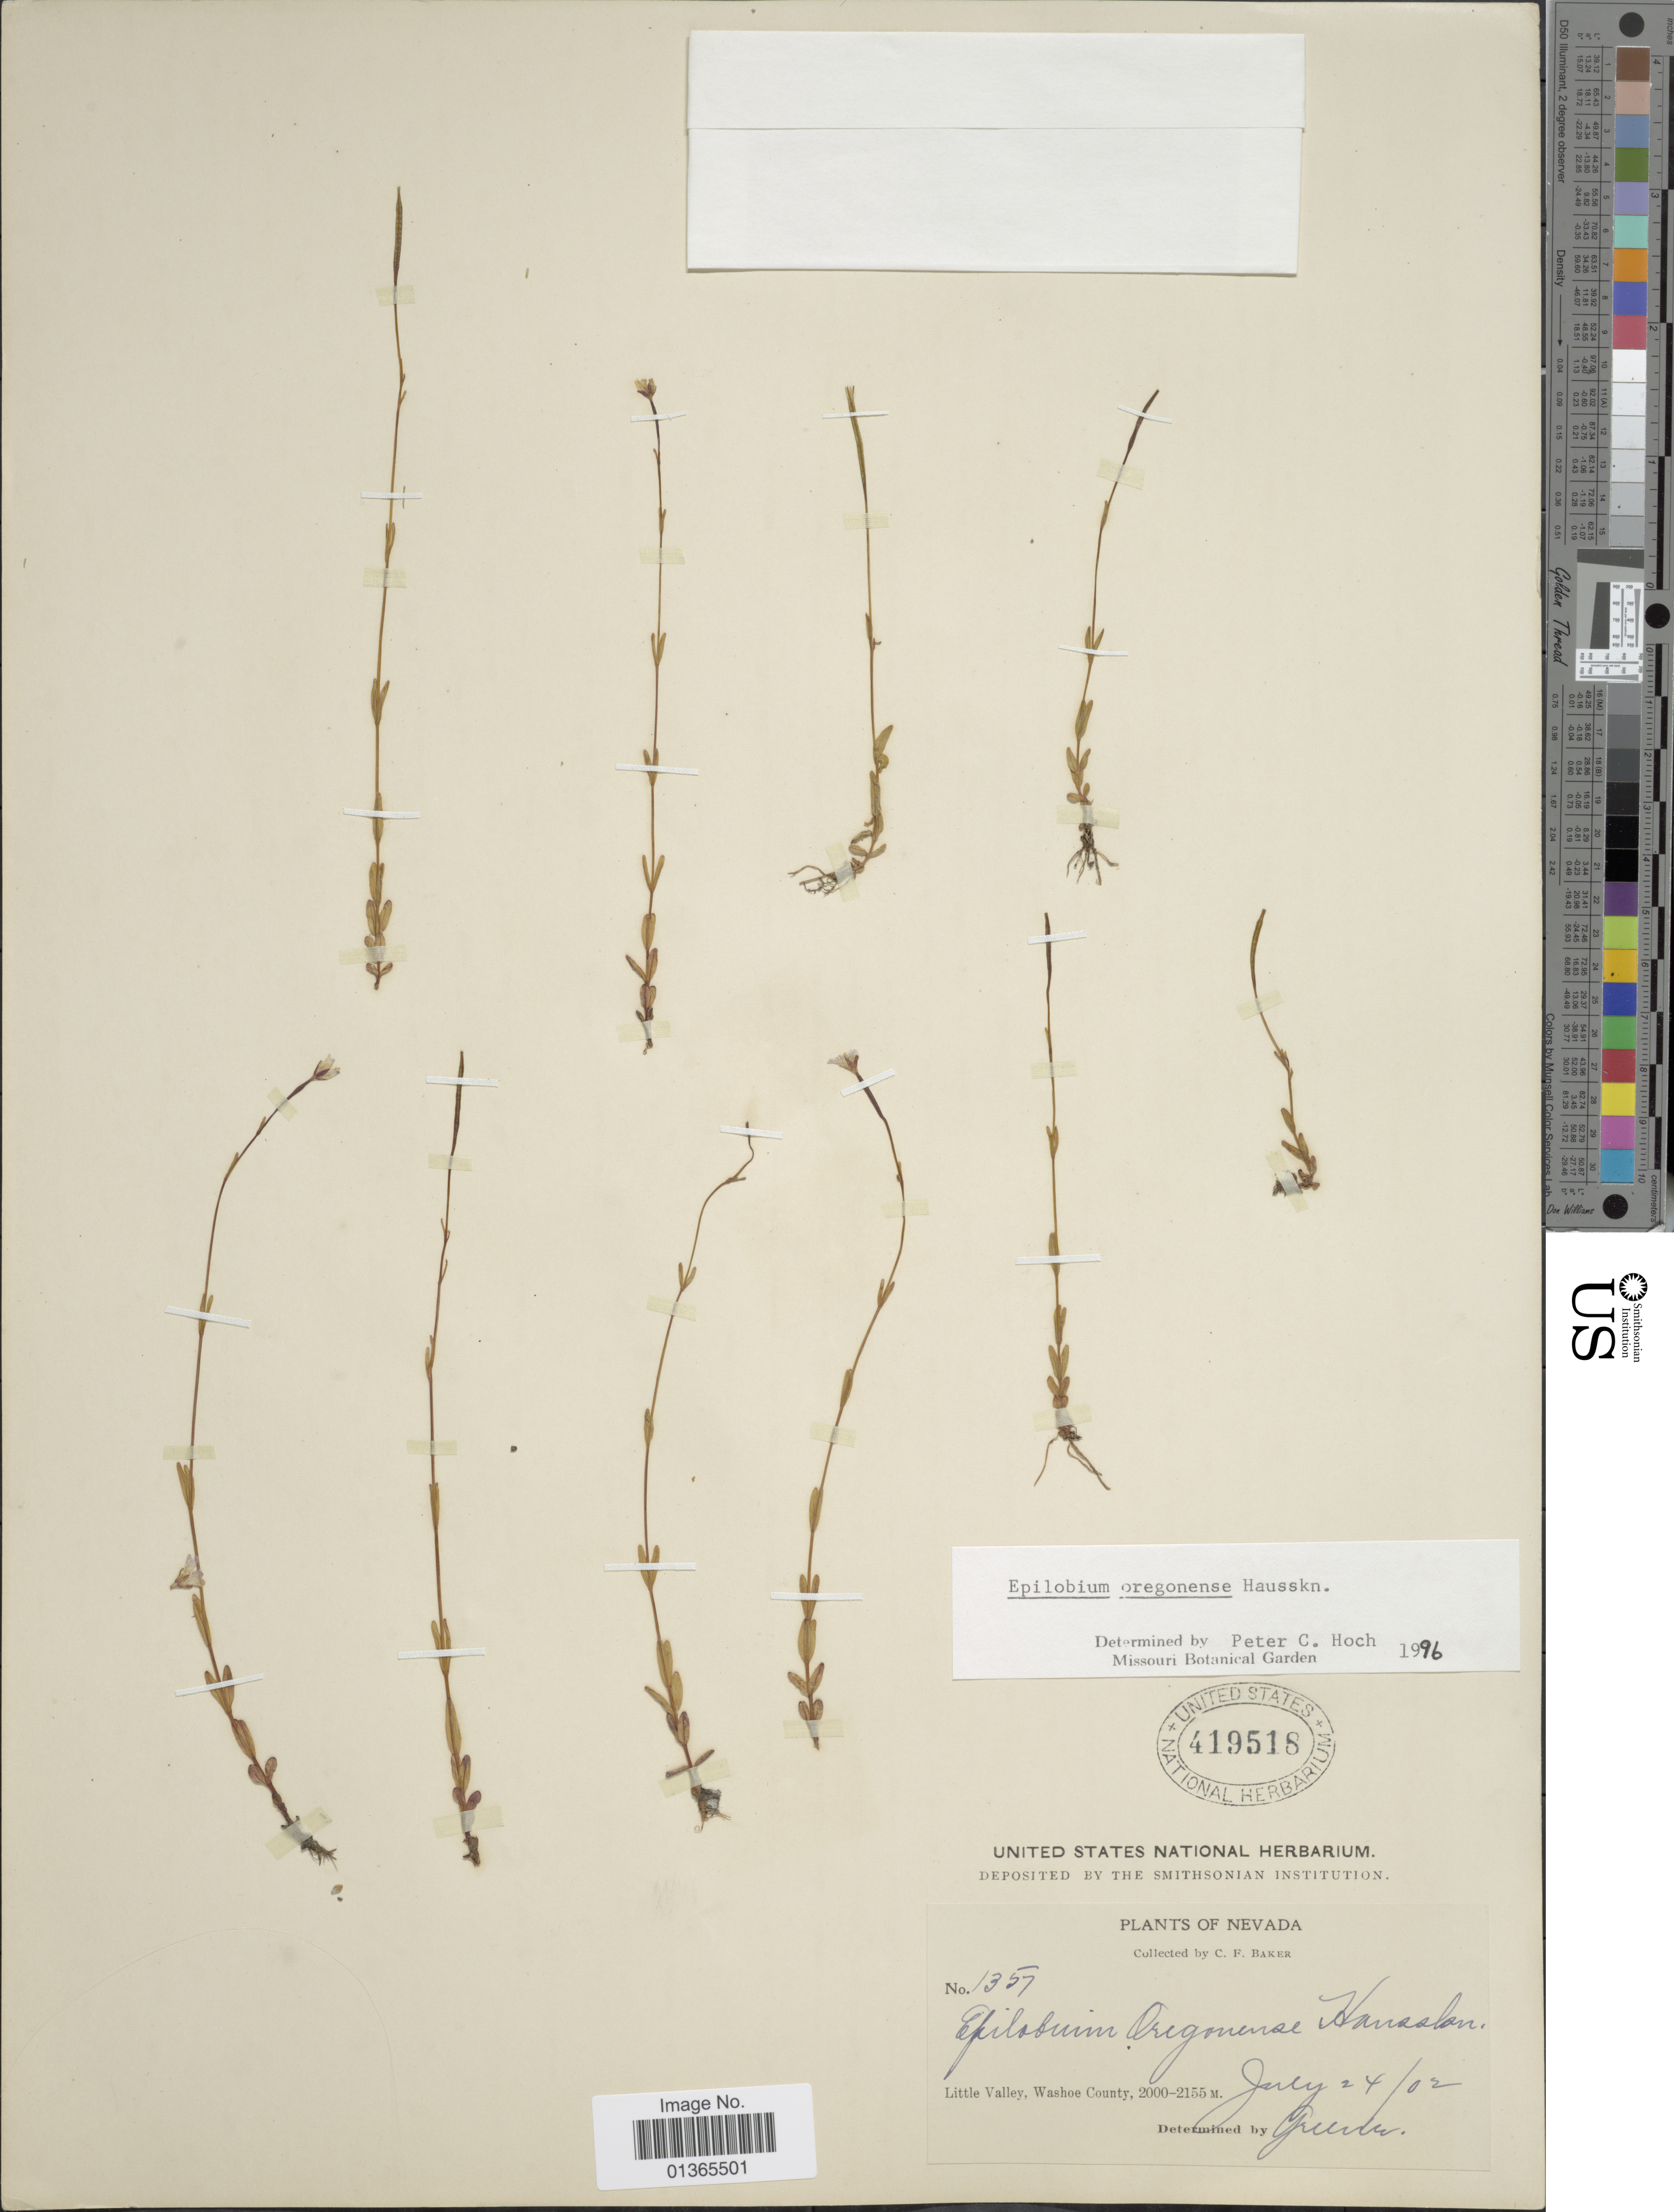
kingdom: Plantae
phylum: Tracheophyta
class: Magnoliopsida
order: Myrtales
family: Onagraceae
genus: Epilobium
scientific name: Epilobium oregonense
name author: Hausskn.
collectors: C. F. Baker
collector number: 1357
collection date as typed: Transcribed d/m/y: 24/7/2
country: United States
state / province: Nevada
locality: Little Valley, Washoe County.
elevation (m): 2000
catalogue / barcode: US 419518